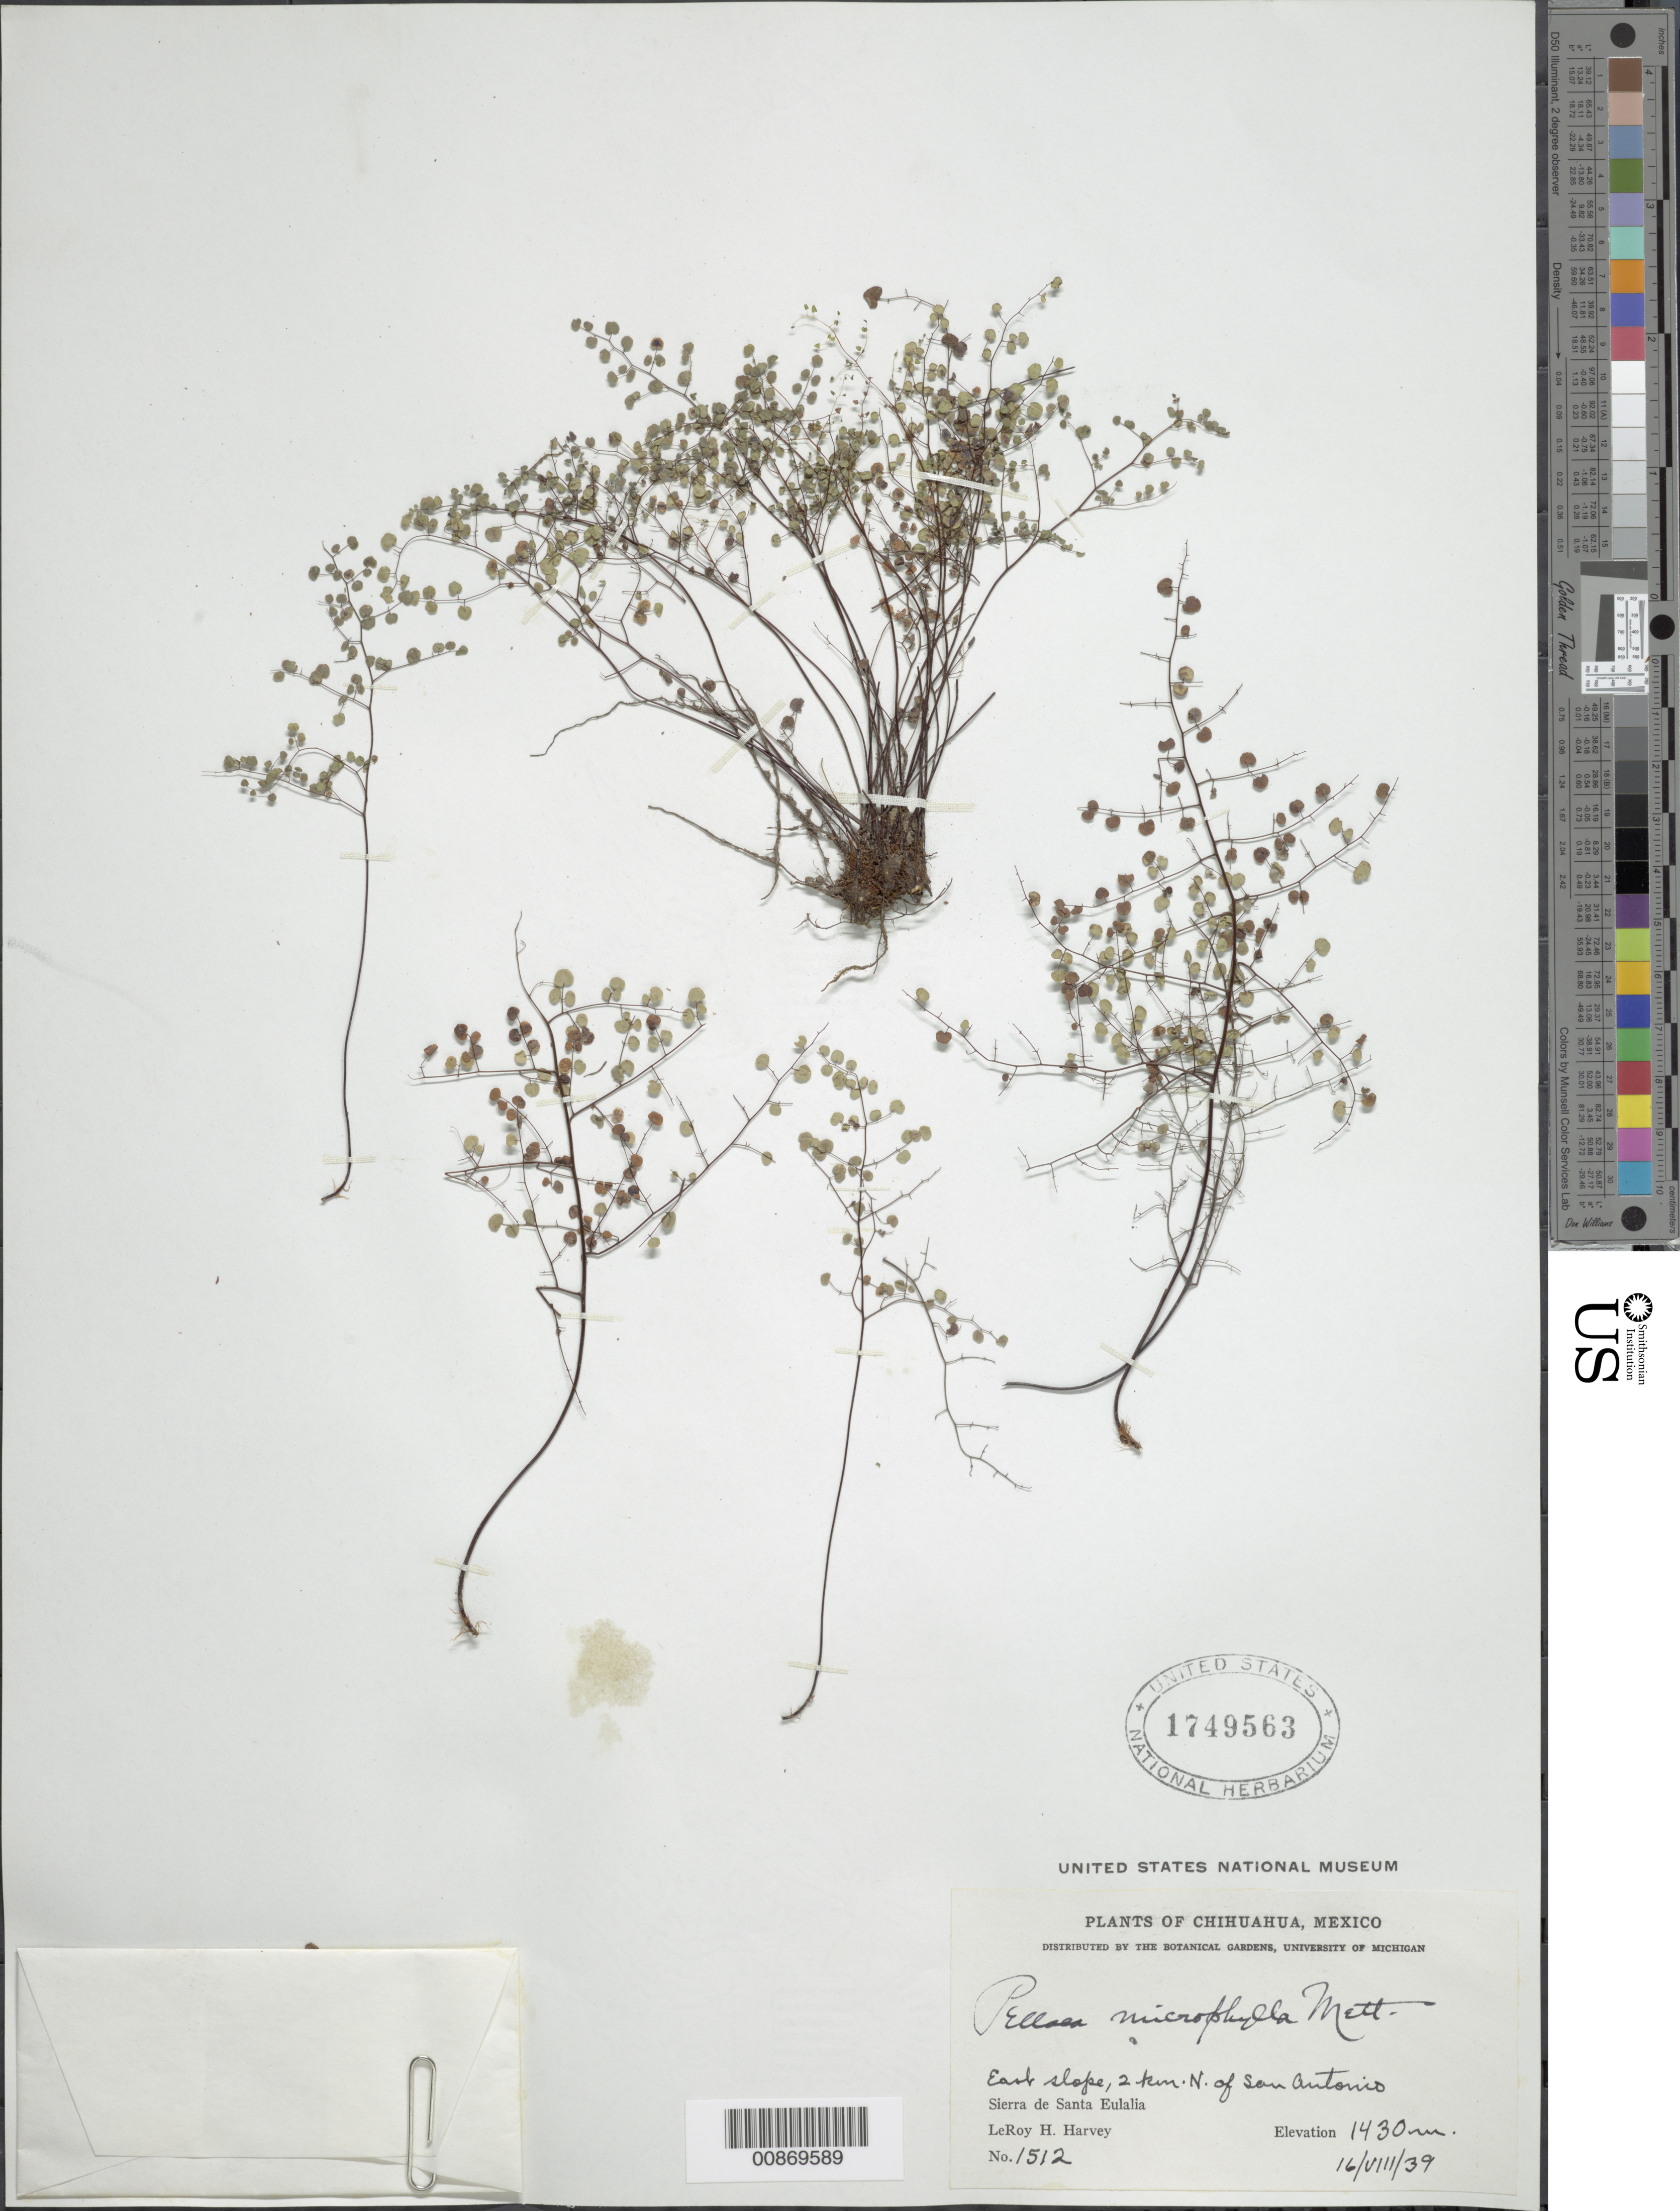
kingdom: Plantae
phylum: Tracheophyta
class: Polypodiopsida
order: Polypodiales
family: Pteridaceae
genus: Argyrochosma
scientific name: Argyrochosma microphylla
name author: (Mett. ex Kuhn) Windham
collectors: L. H. Harvey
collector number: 1512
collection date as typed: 16 Aug 1939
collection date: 1939-08-16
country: Mexico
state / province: Chihuahua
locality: East slope of Sierra de Santa Eulalia, 2 km N of San Antonio, Chihuahua.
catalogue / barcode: US 1749563